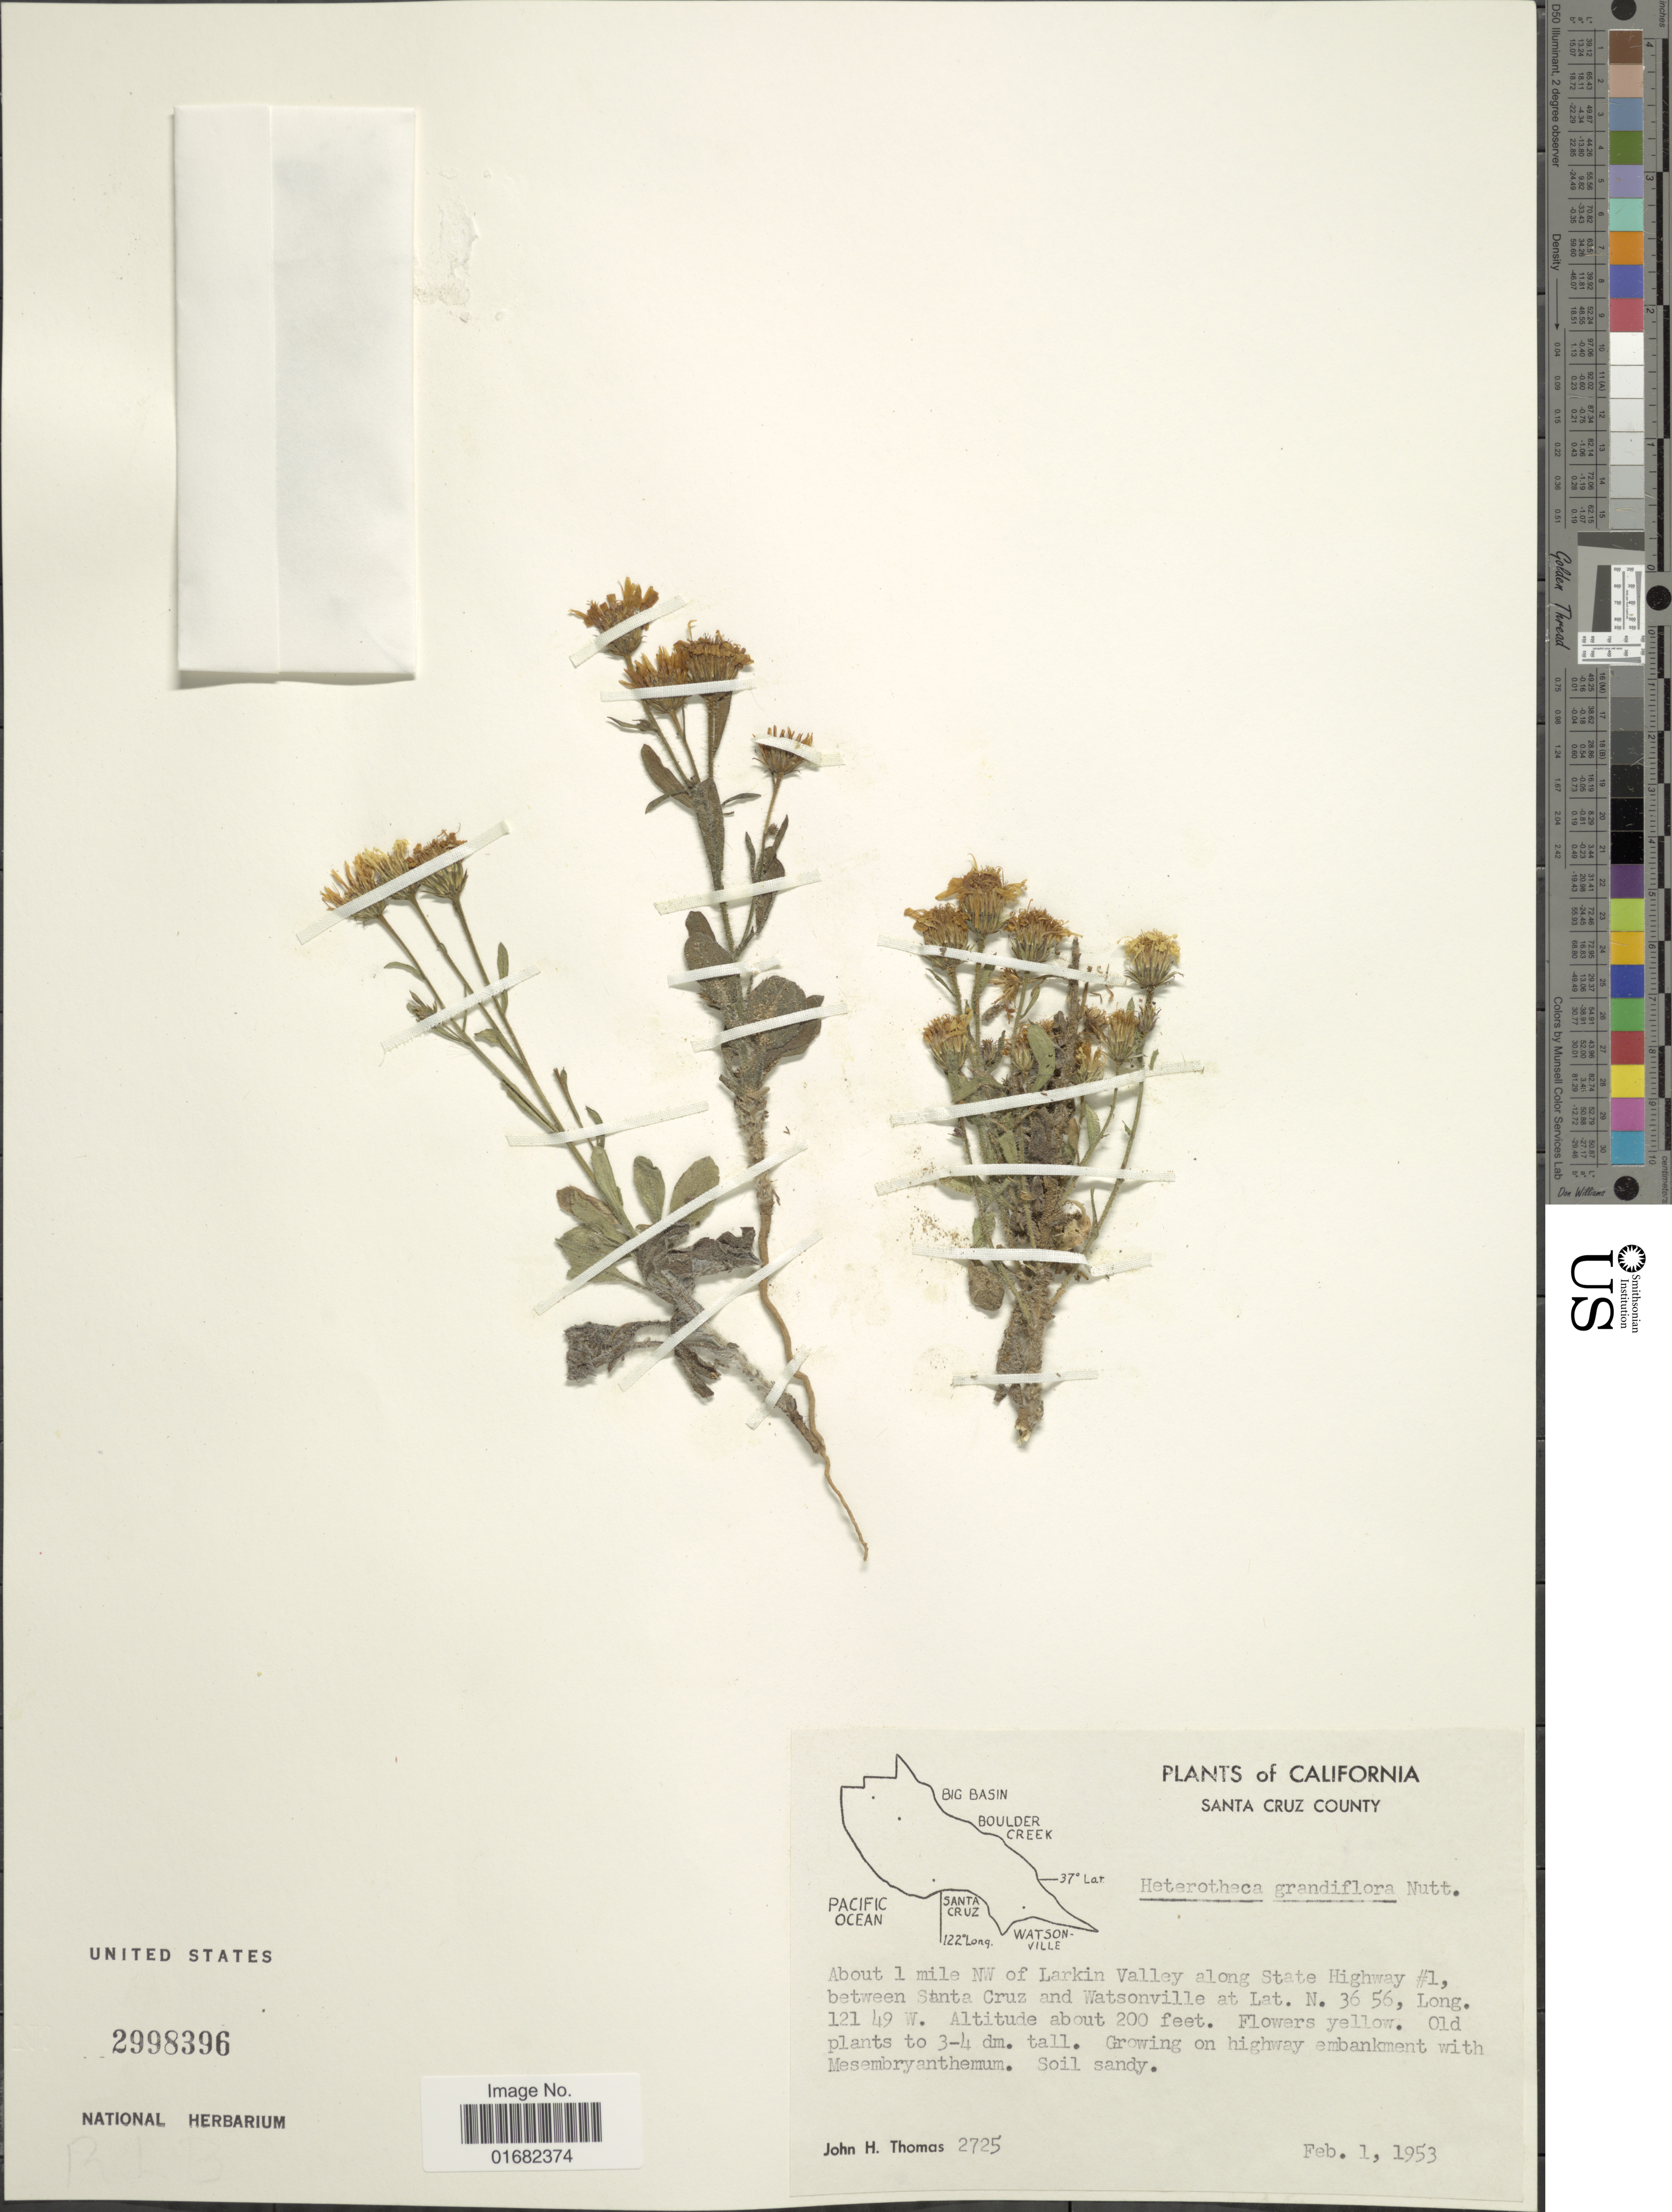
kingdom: Plantae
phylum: Tracheophyta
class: Magnoliopsida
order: Asterales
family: Asteraceae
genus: Heterotheca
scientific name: Heterotheca grandiflora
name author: Nutt.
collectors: J. H. Thomas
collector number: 2725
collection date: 1953-02-01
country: United States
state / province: California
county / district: Santa Cruz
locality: Santa Cruz County. About 1 mile NW of Larkin Valley along State Highwat #1, between Santa Cruz and Watsonville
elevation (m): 61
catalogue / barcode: US 2998396